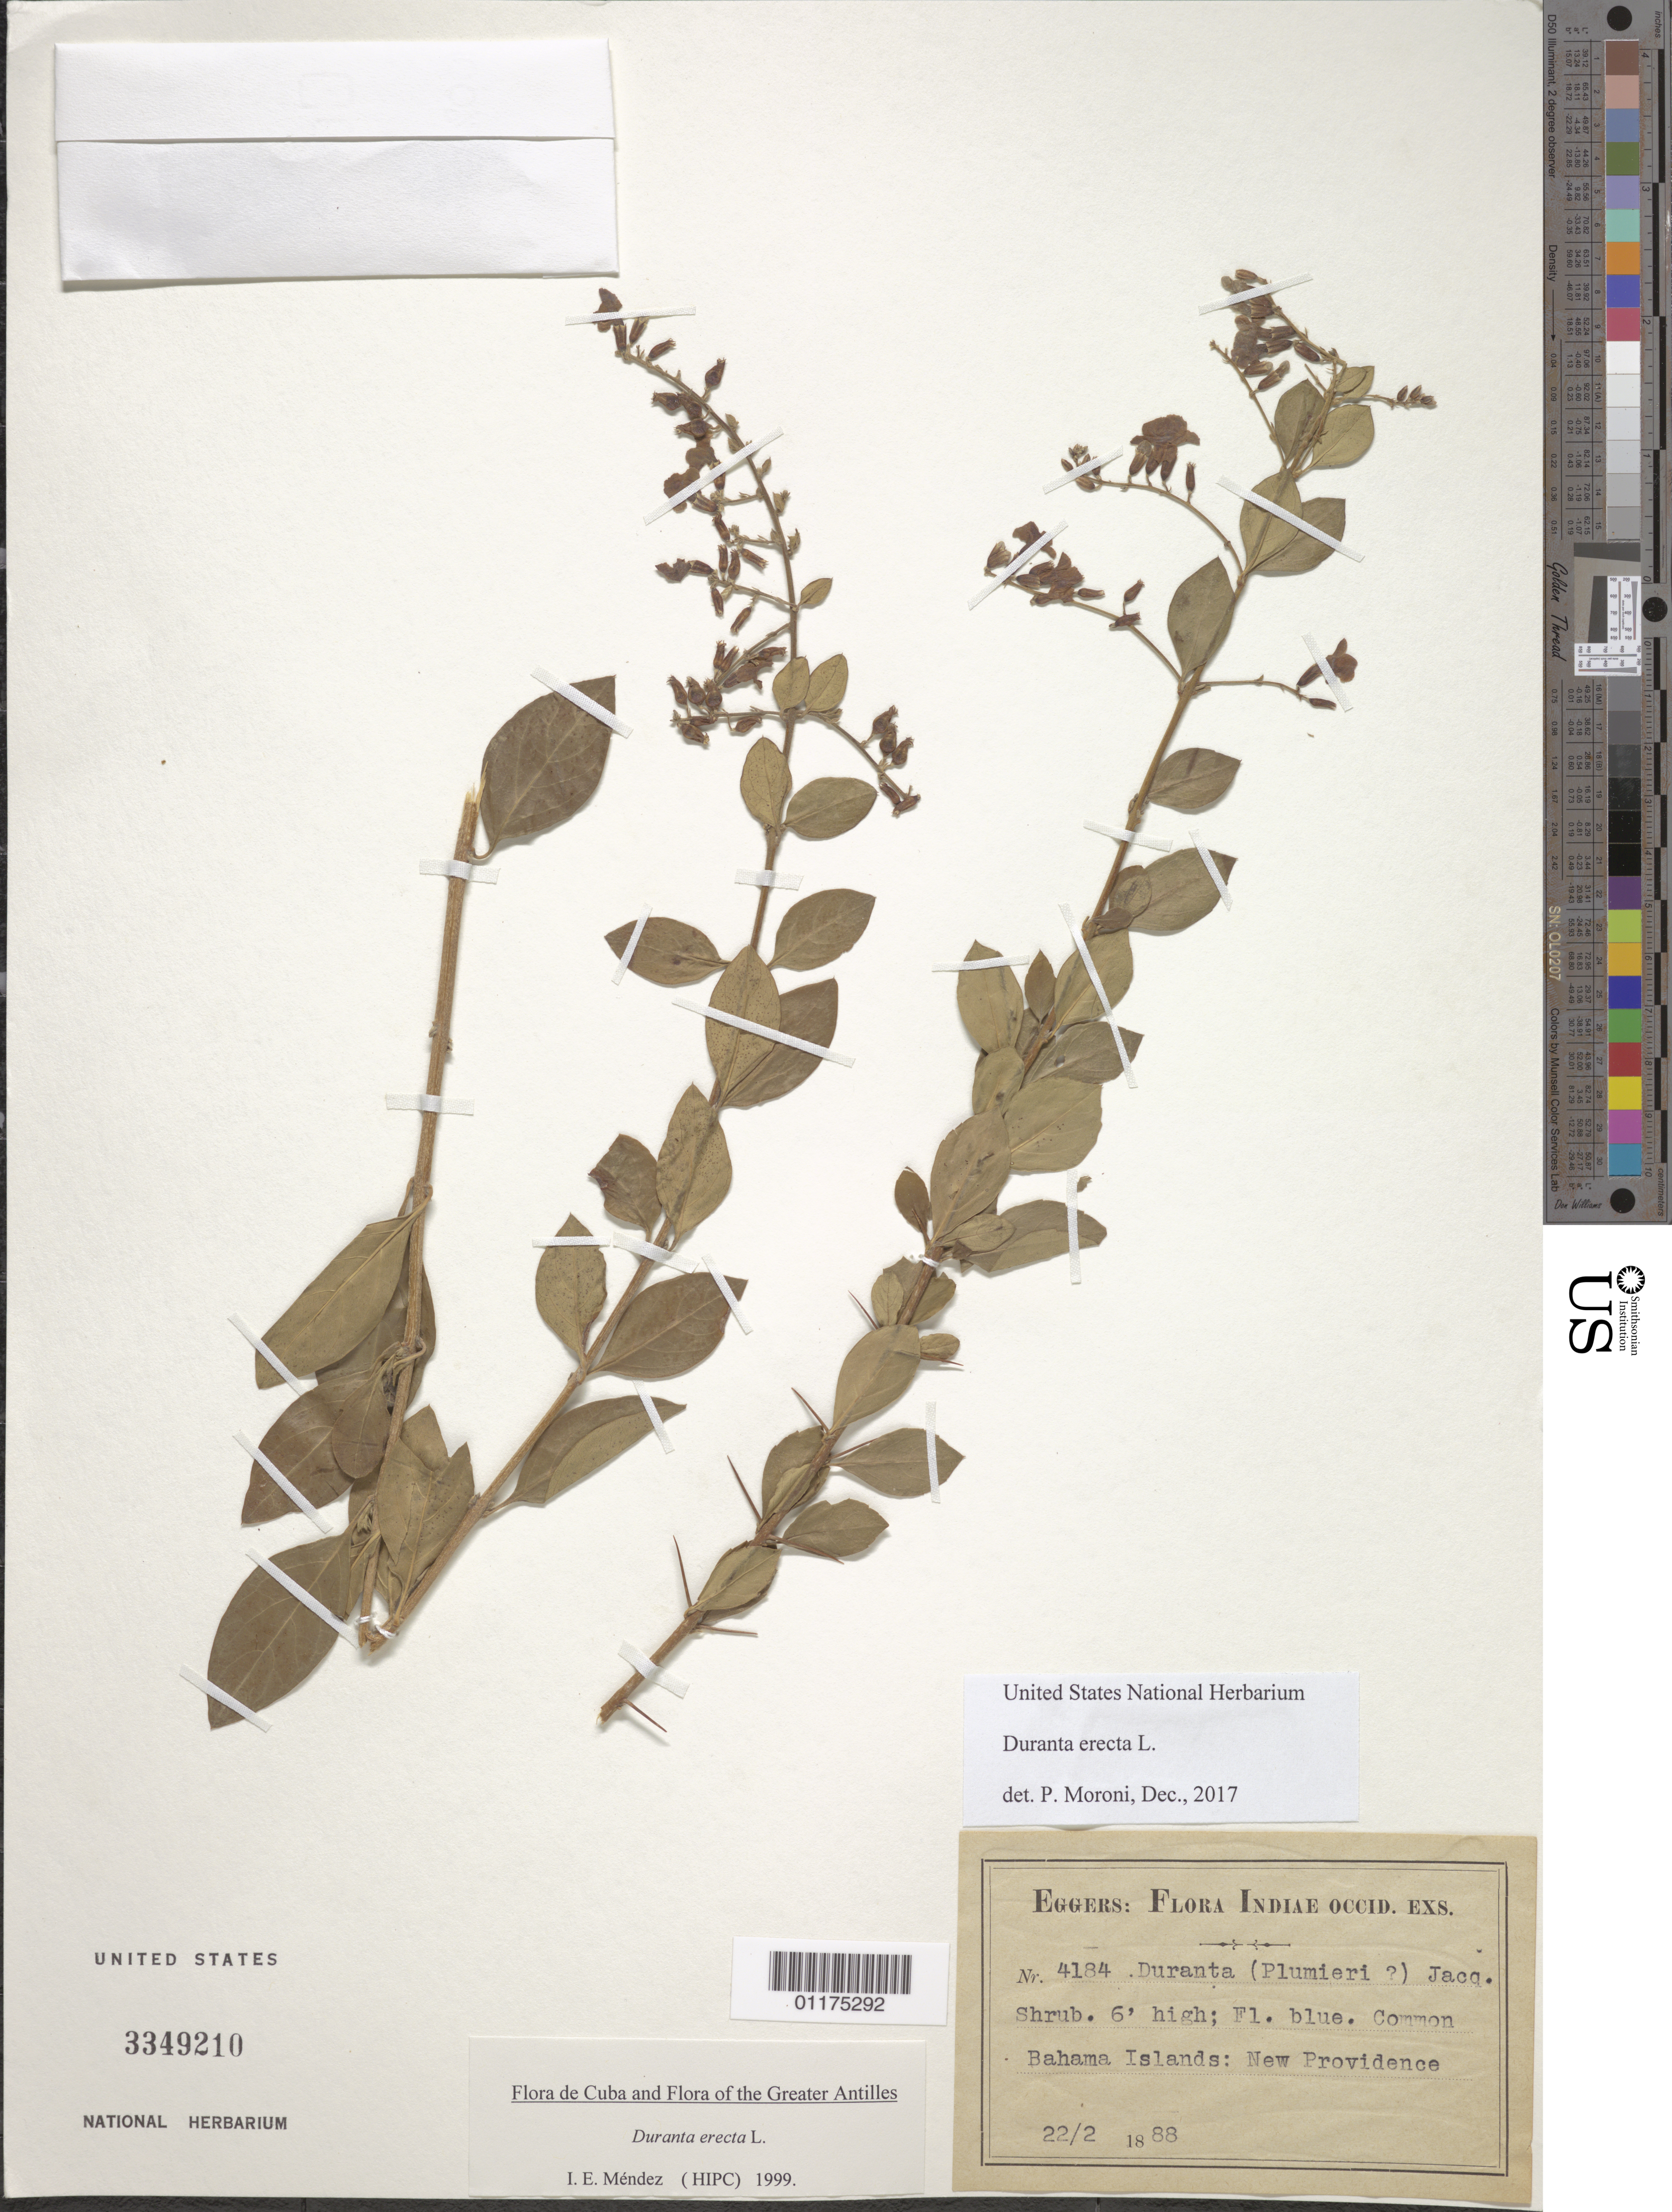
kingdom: Plantae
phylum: Tracheophyta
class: Magnoliopsida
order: Lamiales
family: Verbenaceae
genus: Duranta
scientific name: Duranta erecta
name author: L.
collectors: -. Eggers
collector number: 4184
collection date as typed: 22 Feb 1888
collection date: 1888-02-22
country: Bahamas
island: New Providence I.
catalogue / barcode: US 3349210